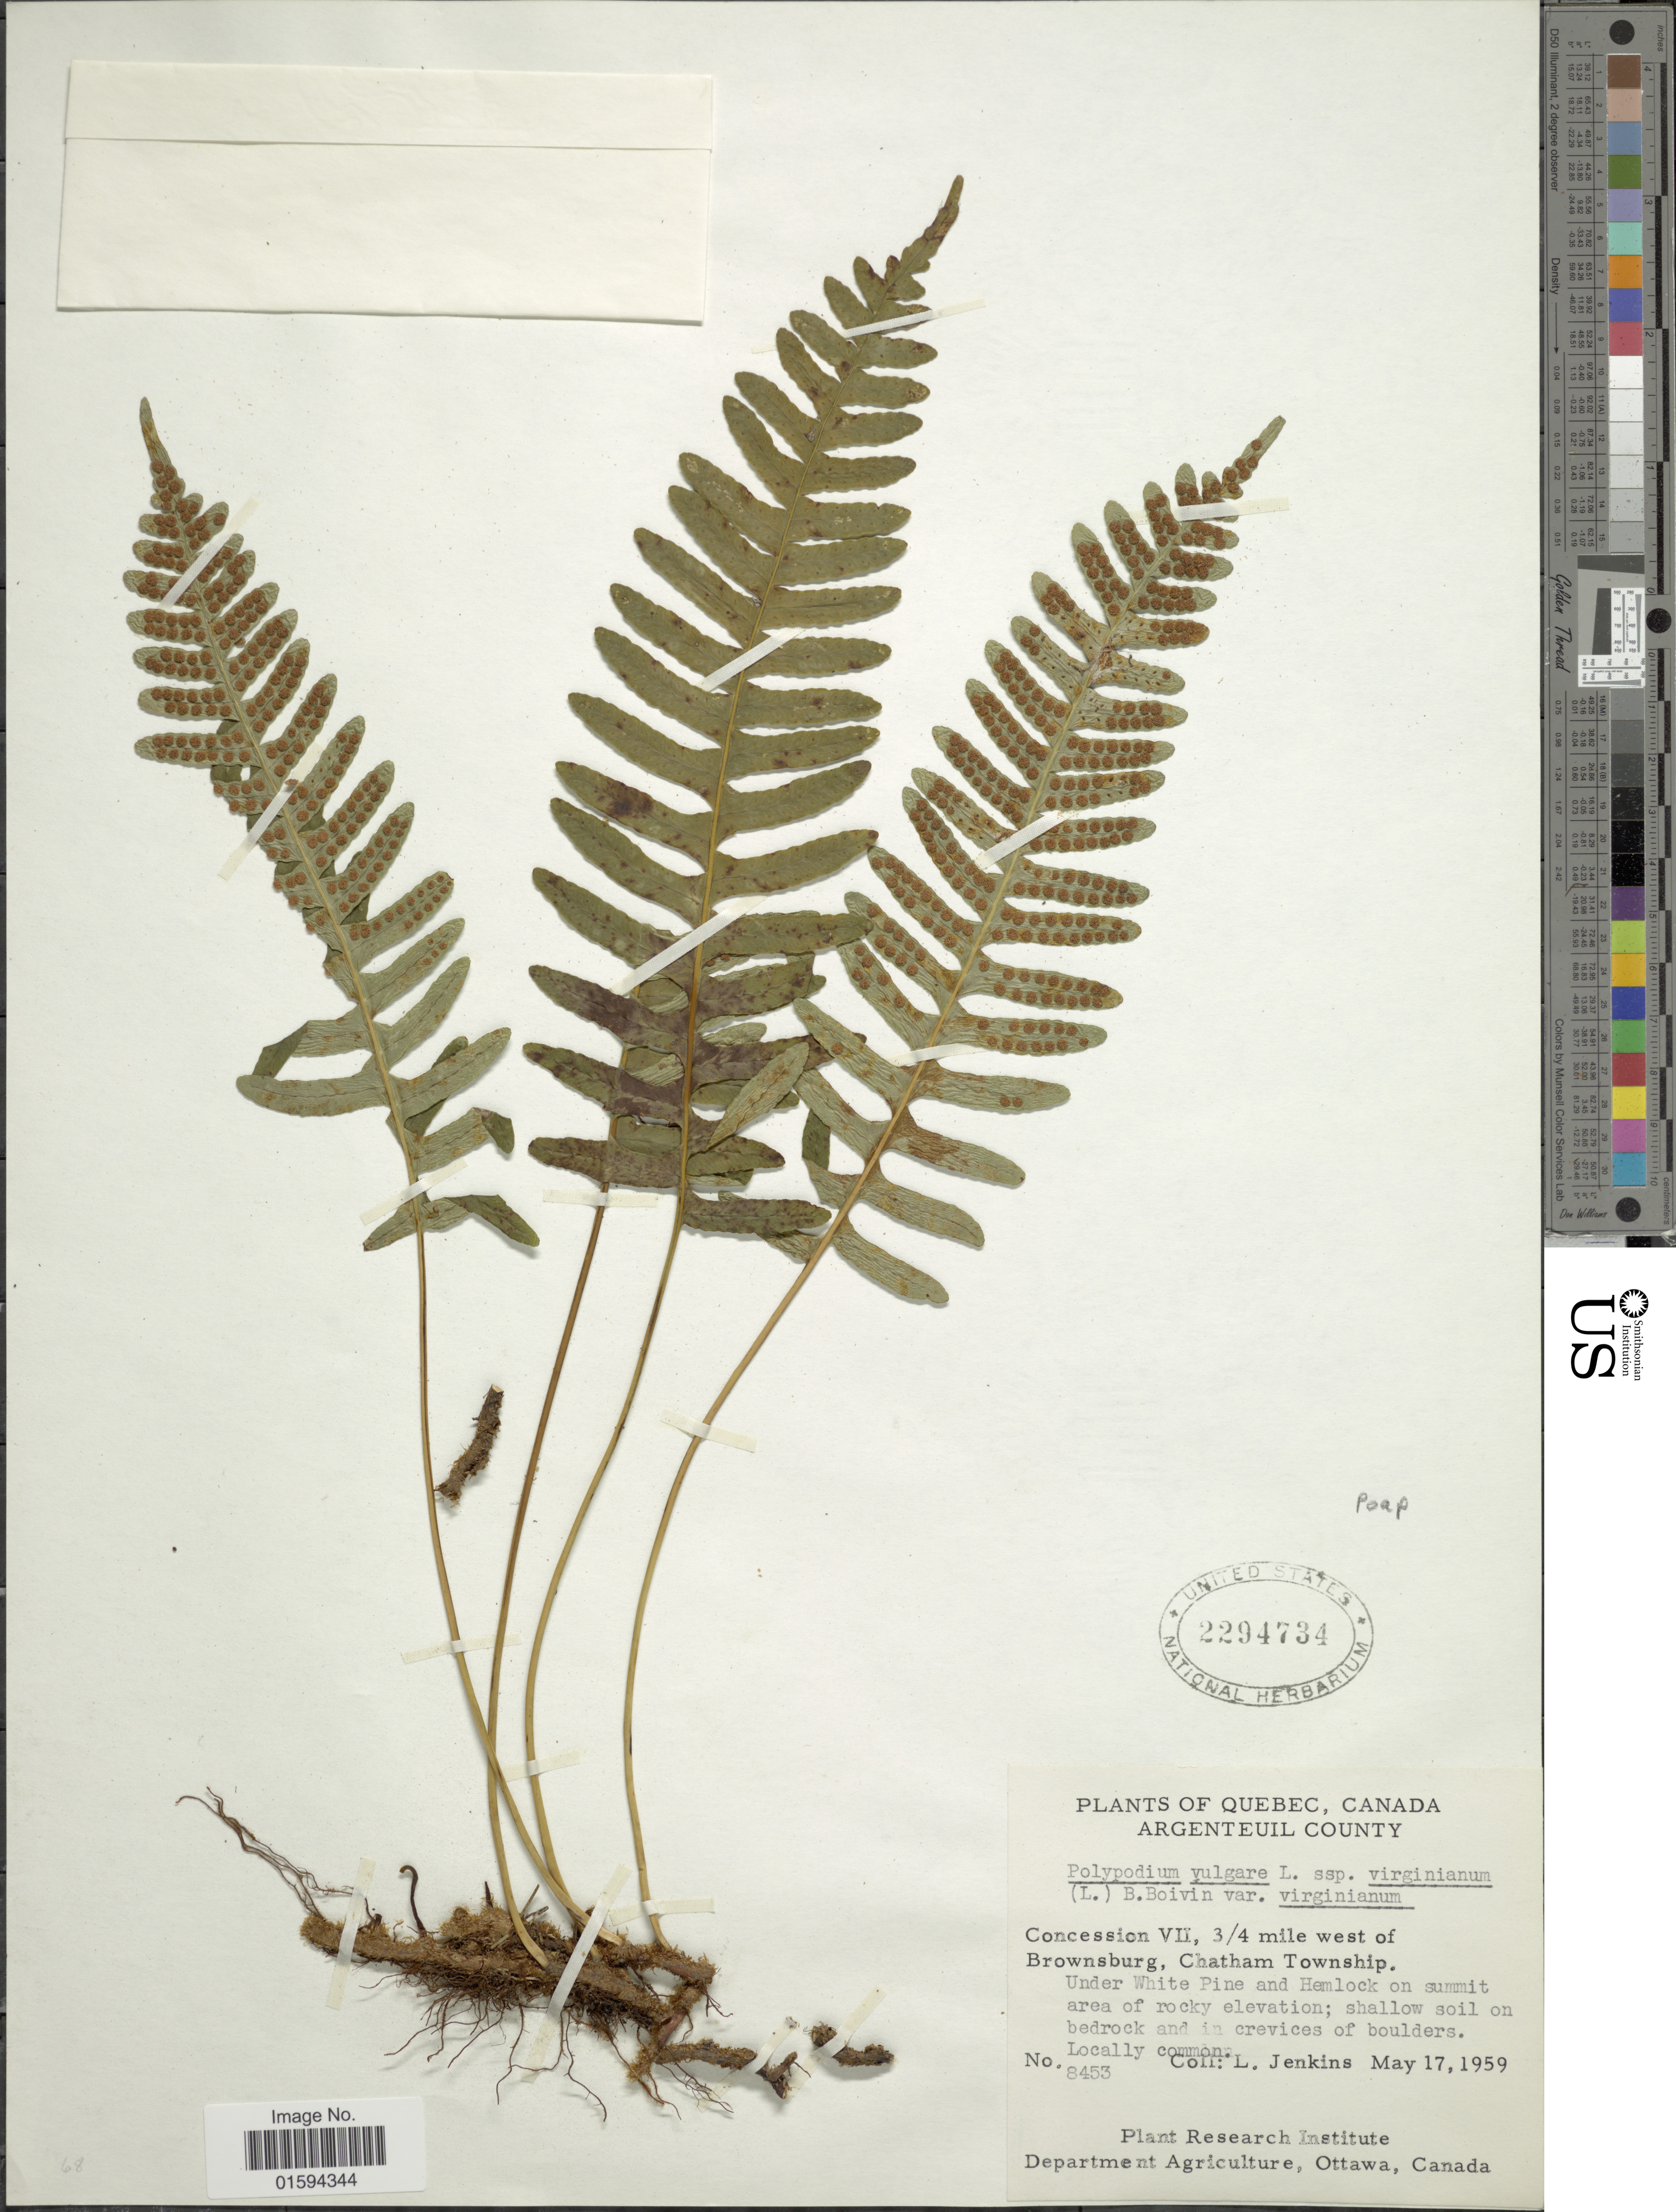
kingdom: Plantae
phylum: Tracheophyta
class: Polypodiopsida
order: Polypodiales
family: Polypodiaceae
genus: Polypodium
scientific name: Polypodium appalachianum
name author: Haufler & Windham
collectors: L. Jenkins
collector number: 8453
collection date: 1959-05-17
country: Canada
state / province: Quebec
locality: Argenteuil County, Concession VII, 3/4 mile west of Brownsburg, Chatham Township, under White Pine and Hemlock on summit area of rocky elevation.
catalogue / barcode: US 2294734